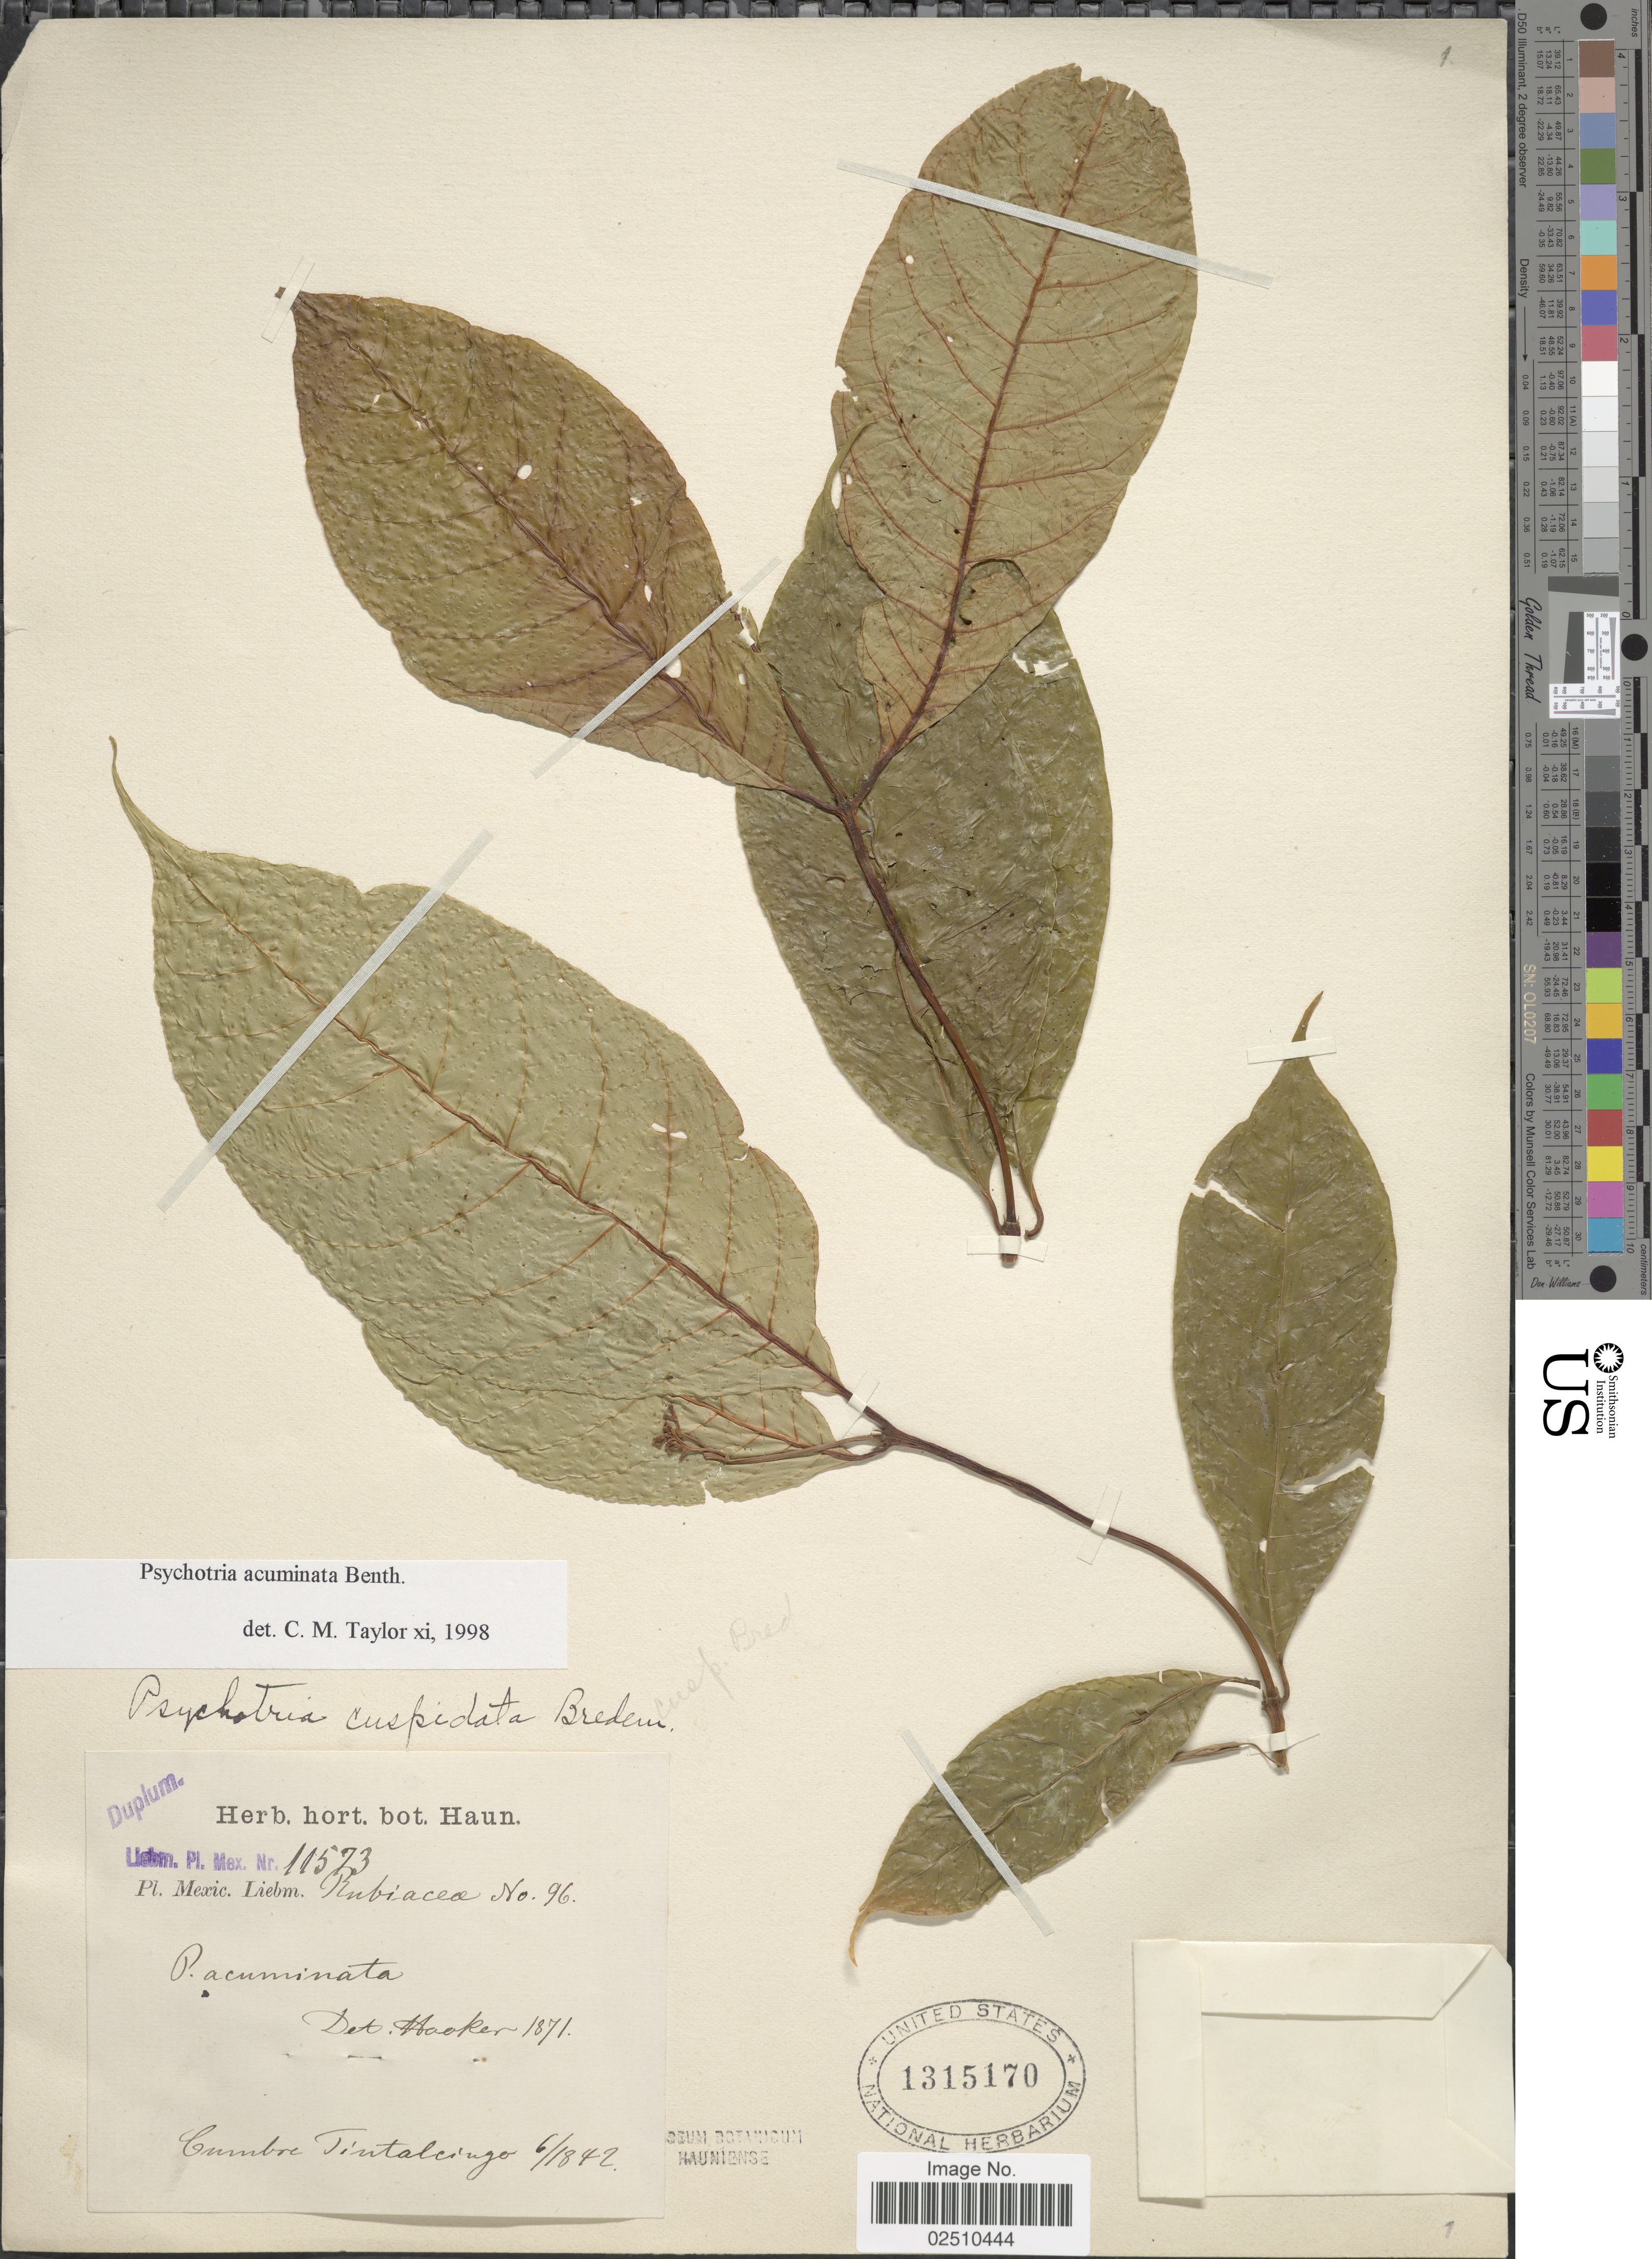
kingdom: Plantae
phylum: Tracheophyta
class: Magnoliopsida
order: Gentianales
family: Rubiaceae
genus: Psychotria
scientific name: Psychotria acuminata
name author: Benth.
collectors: Liebmann, --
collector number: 11573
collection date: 1842-06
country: Mexico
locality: Cumbre Tintalcingo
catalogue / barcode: US 1315170